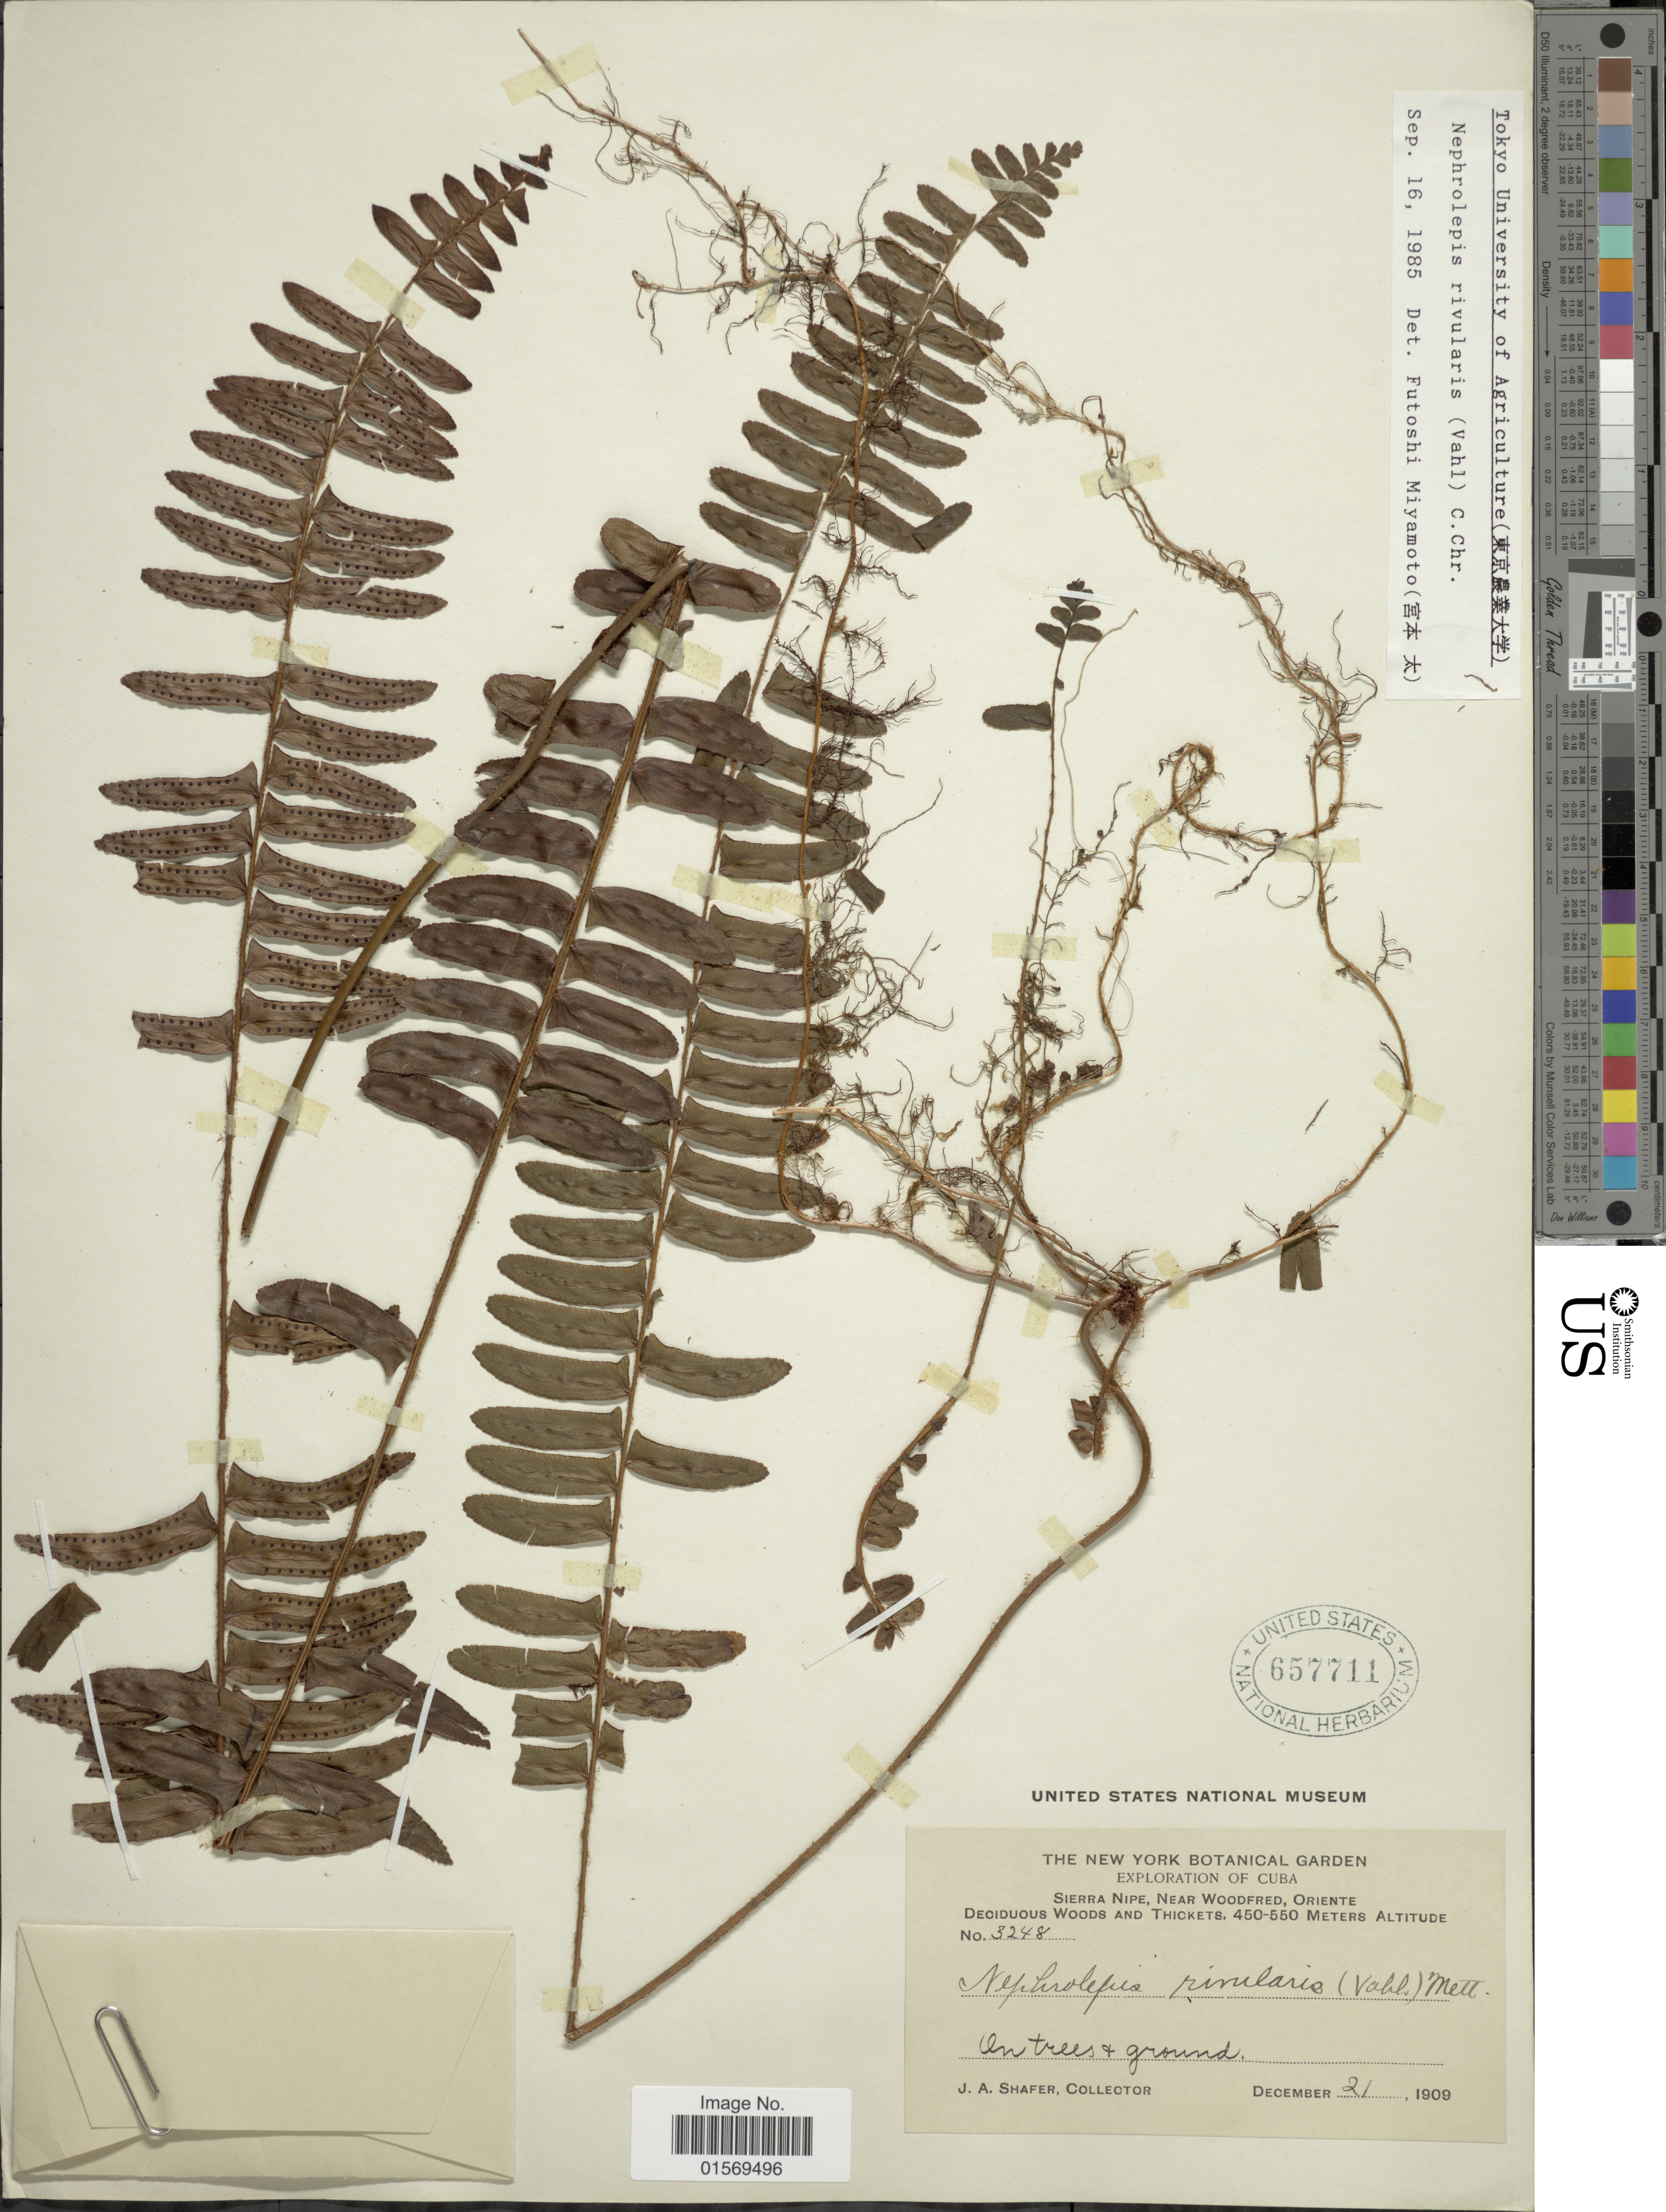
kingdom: Plantae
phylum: Tracheophyta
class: Polypodiopsida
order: Polypodiales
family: Nephrolepidaceae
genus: Nephrolepis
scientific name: Nephrolepis rivularis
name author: (Vahl) Mett. ex Krug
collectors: J. A. Shafer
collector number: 3248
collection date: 1909-12-21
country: Cuba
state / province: Oriente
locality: Cuba. Sierra Nipe, Near Woodfred, Oriente, Deciduous Woods and Thickets.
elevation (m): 450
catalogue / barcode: US 657711